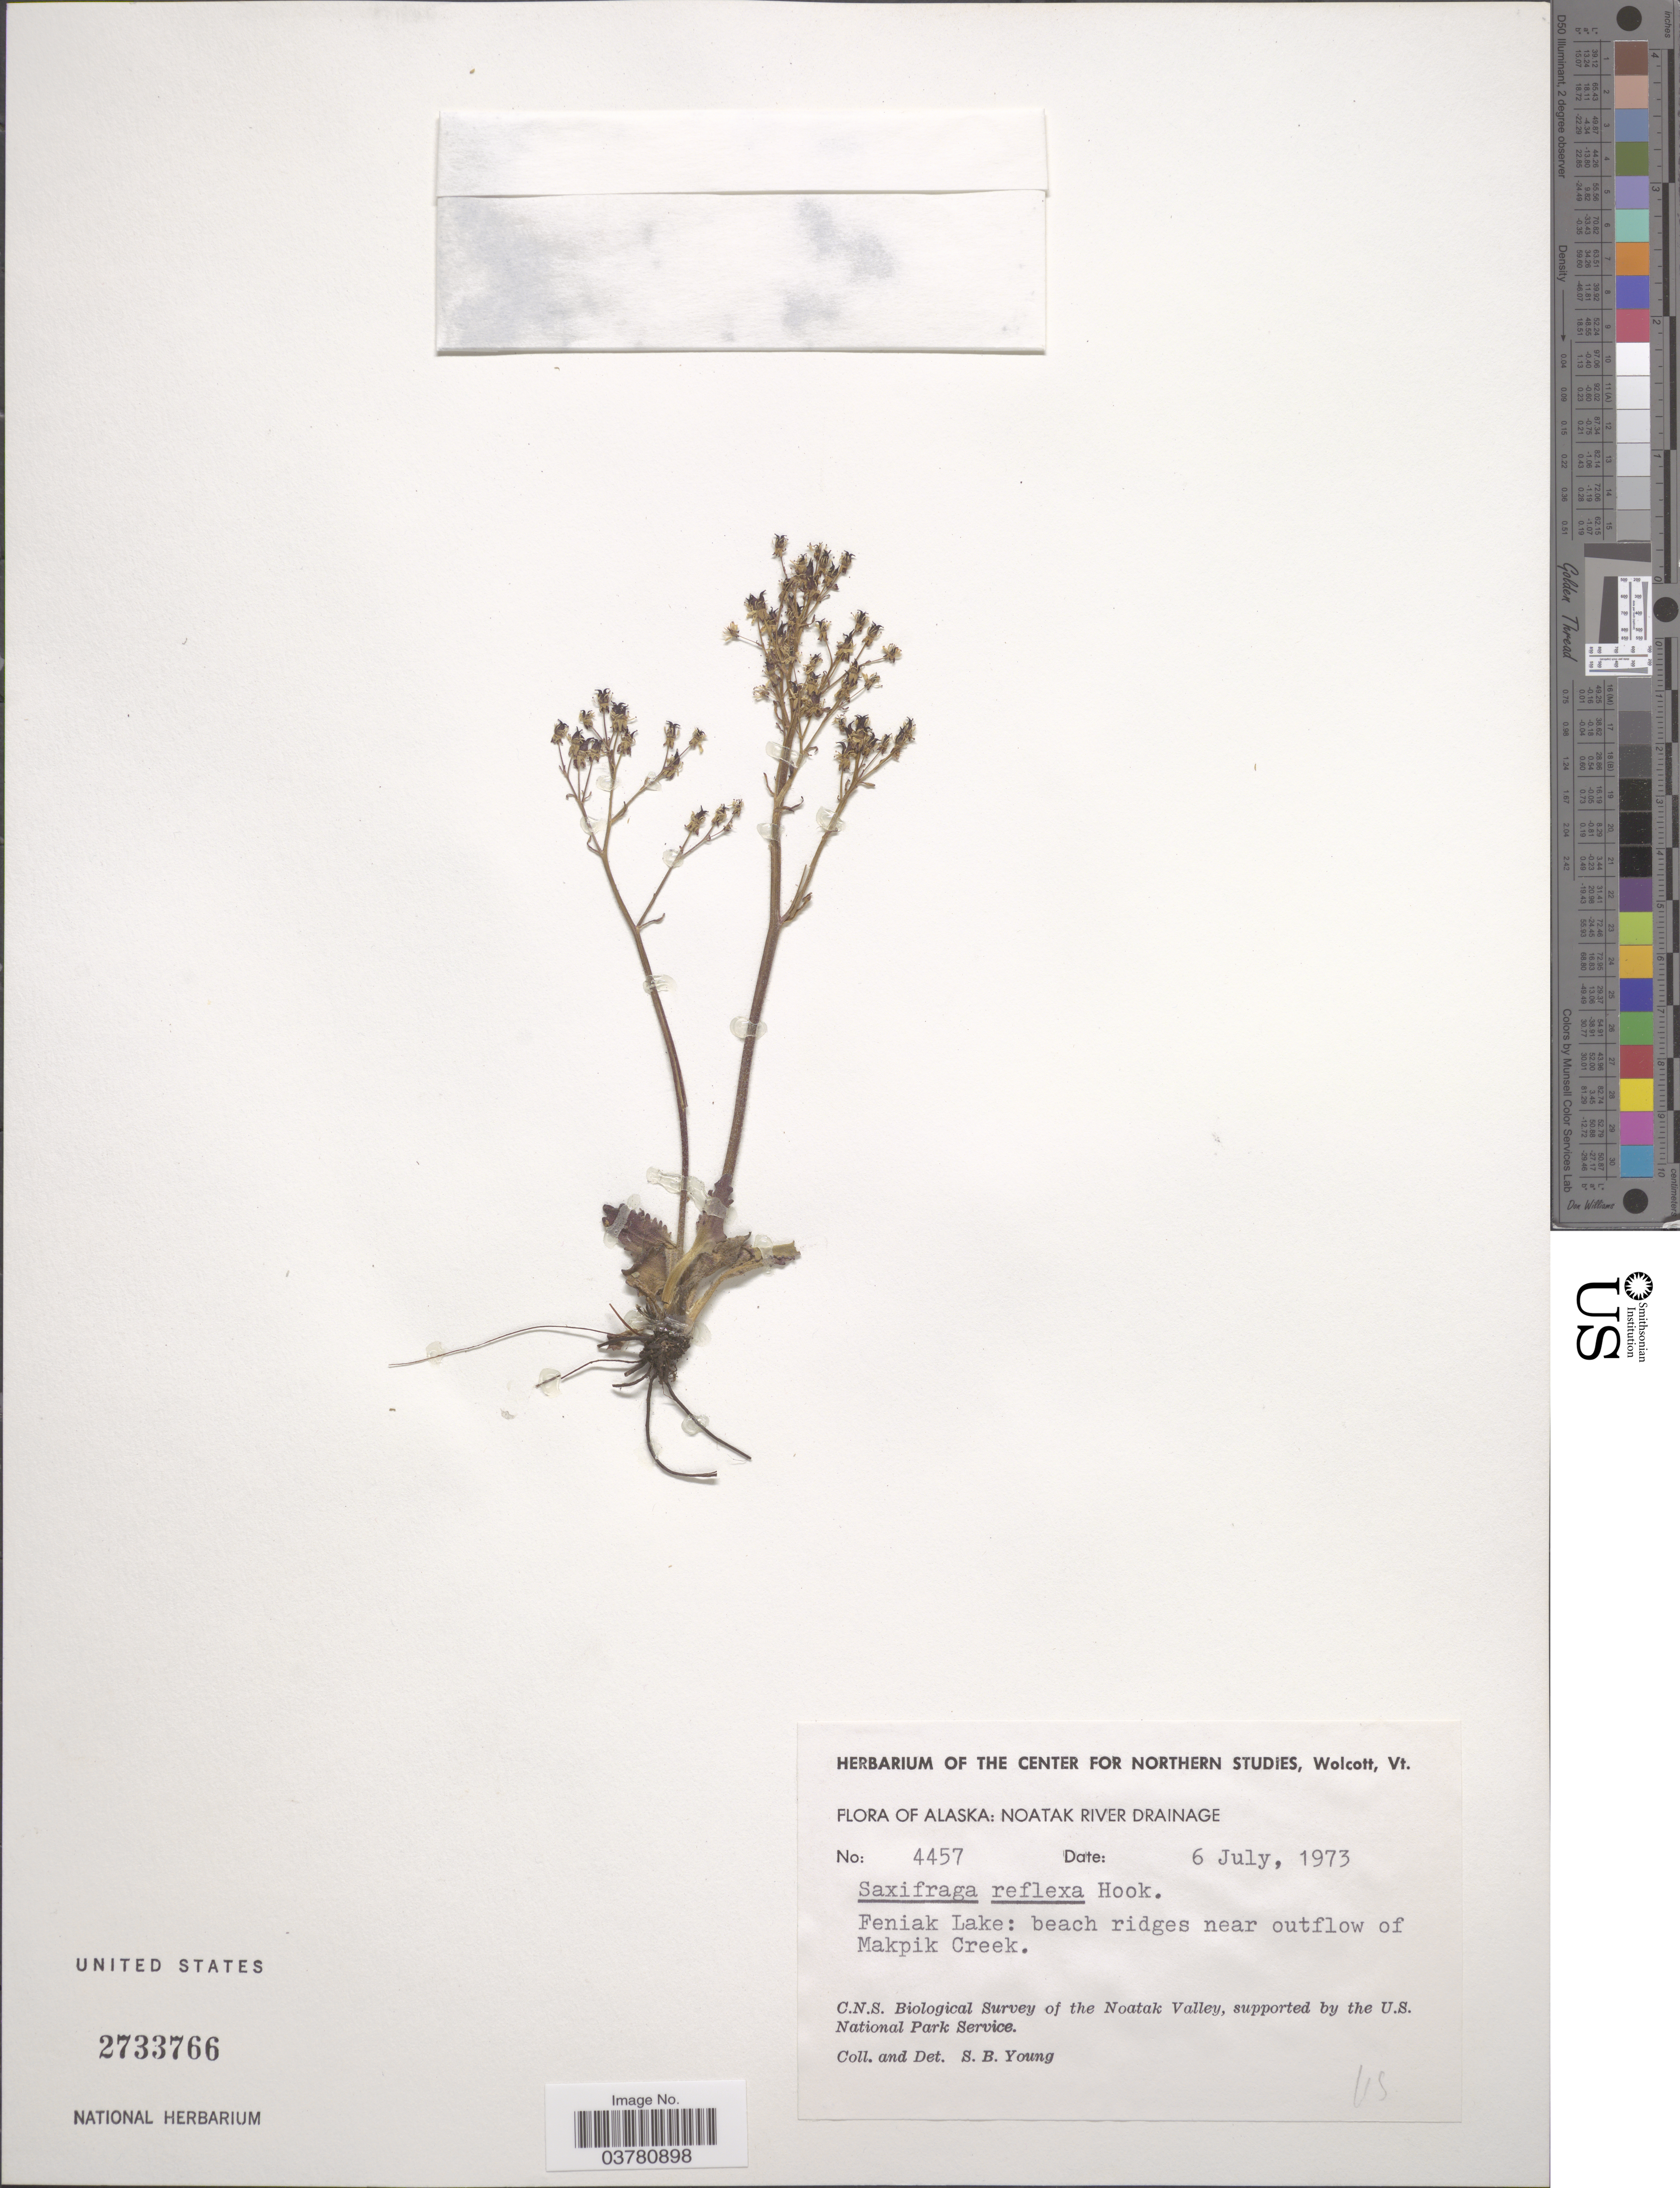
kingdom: Plantae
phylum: Tracheophyta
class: Magnoliopsida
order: Saxifragales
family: Saxifragaceae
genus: Micranthes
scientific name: Micranthes reflexa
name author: (Hook.) Small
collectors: S. Young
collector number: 4457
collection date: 1973-07-06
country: United States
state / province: Alaska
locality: Noatak River Drainage. Feniak Lake: beach ridges near outflow of Makpik Creek. C.N.S. Biological Survey of the Noatak Valley.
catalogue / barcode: US 2733766